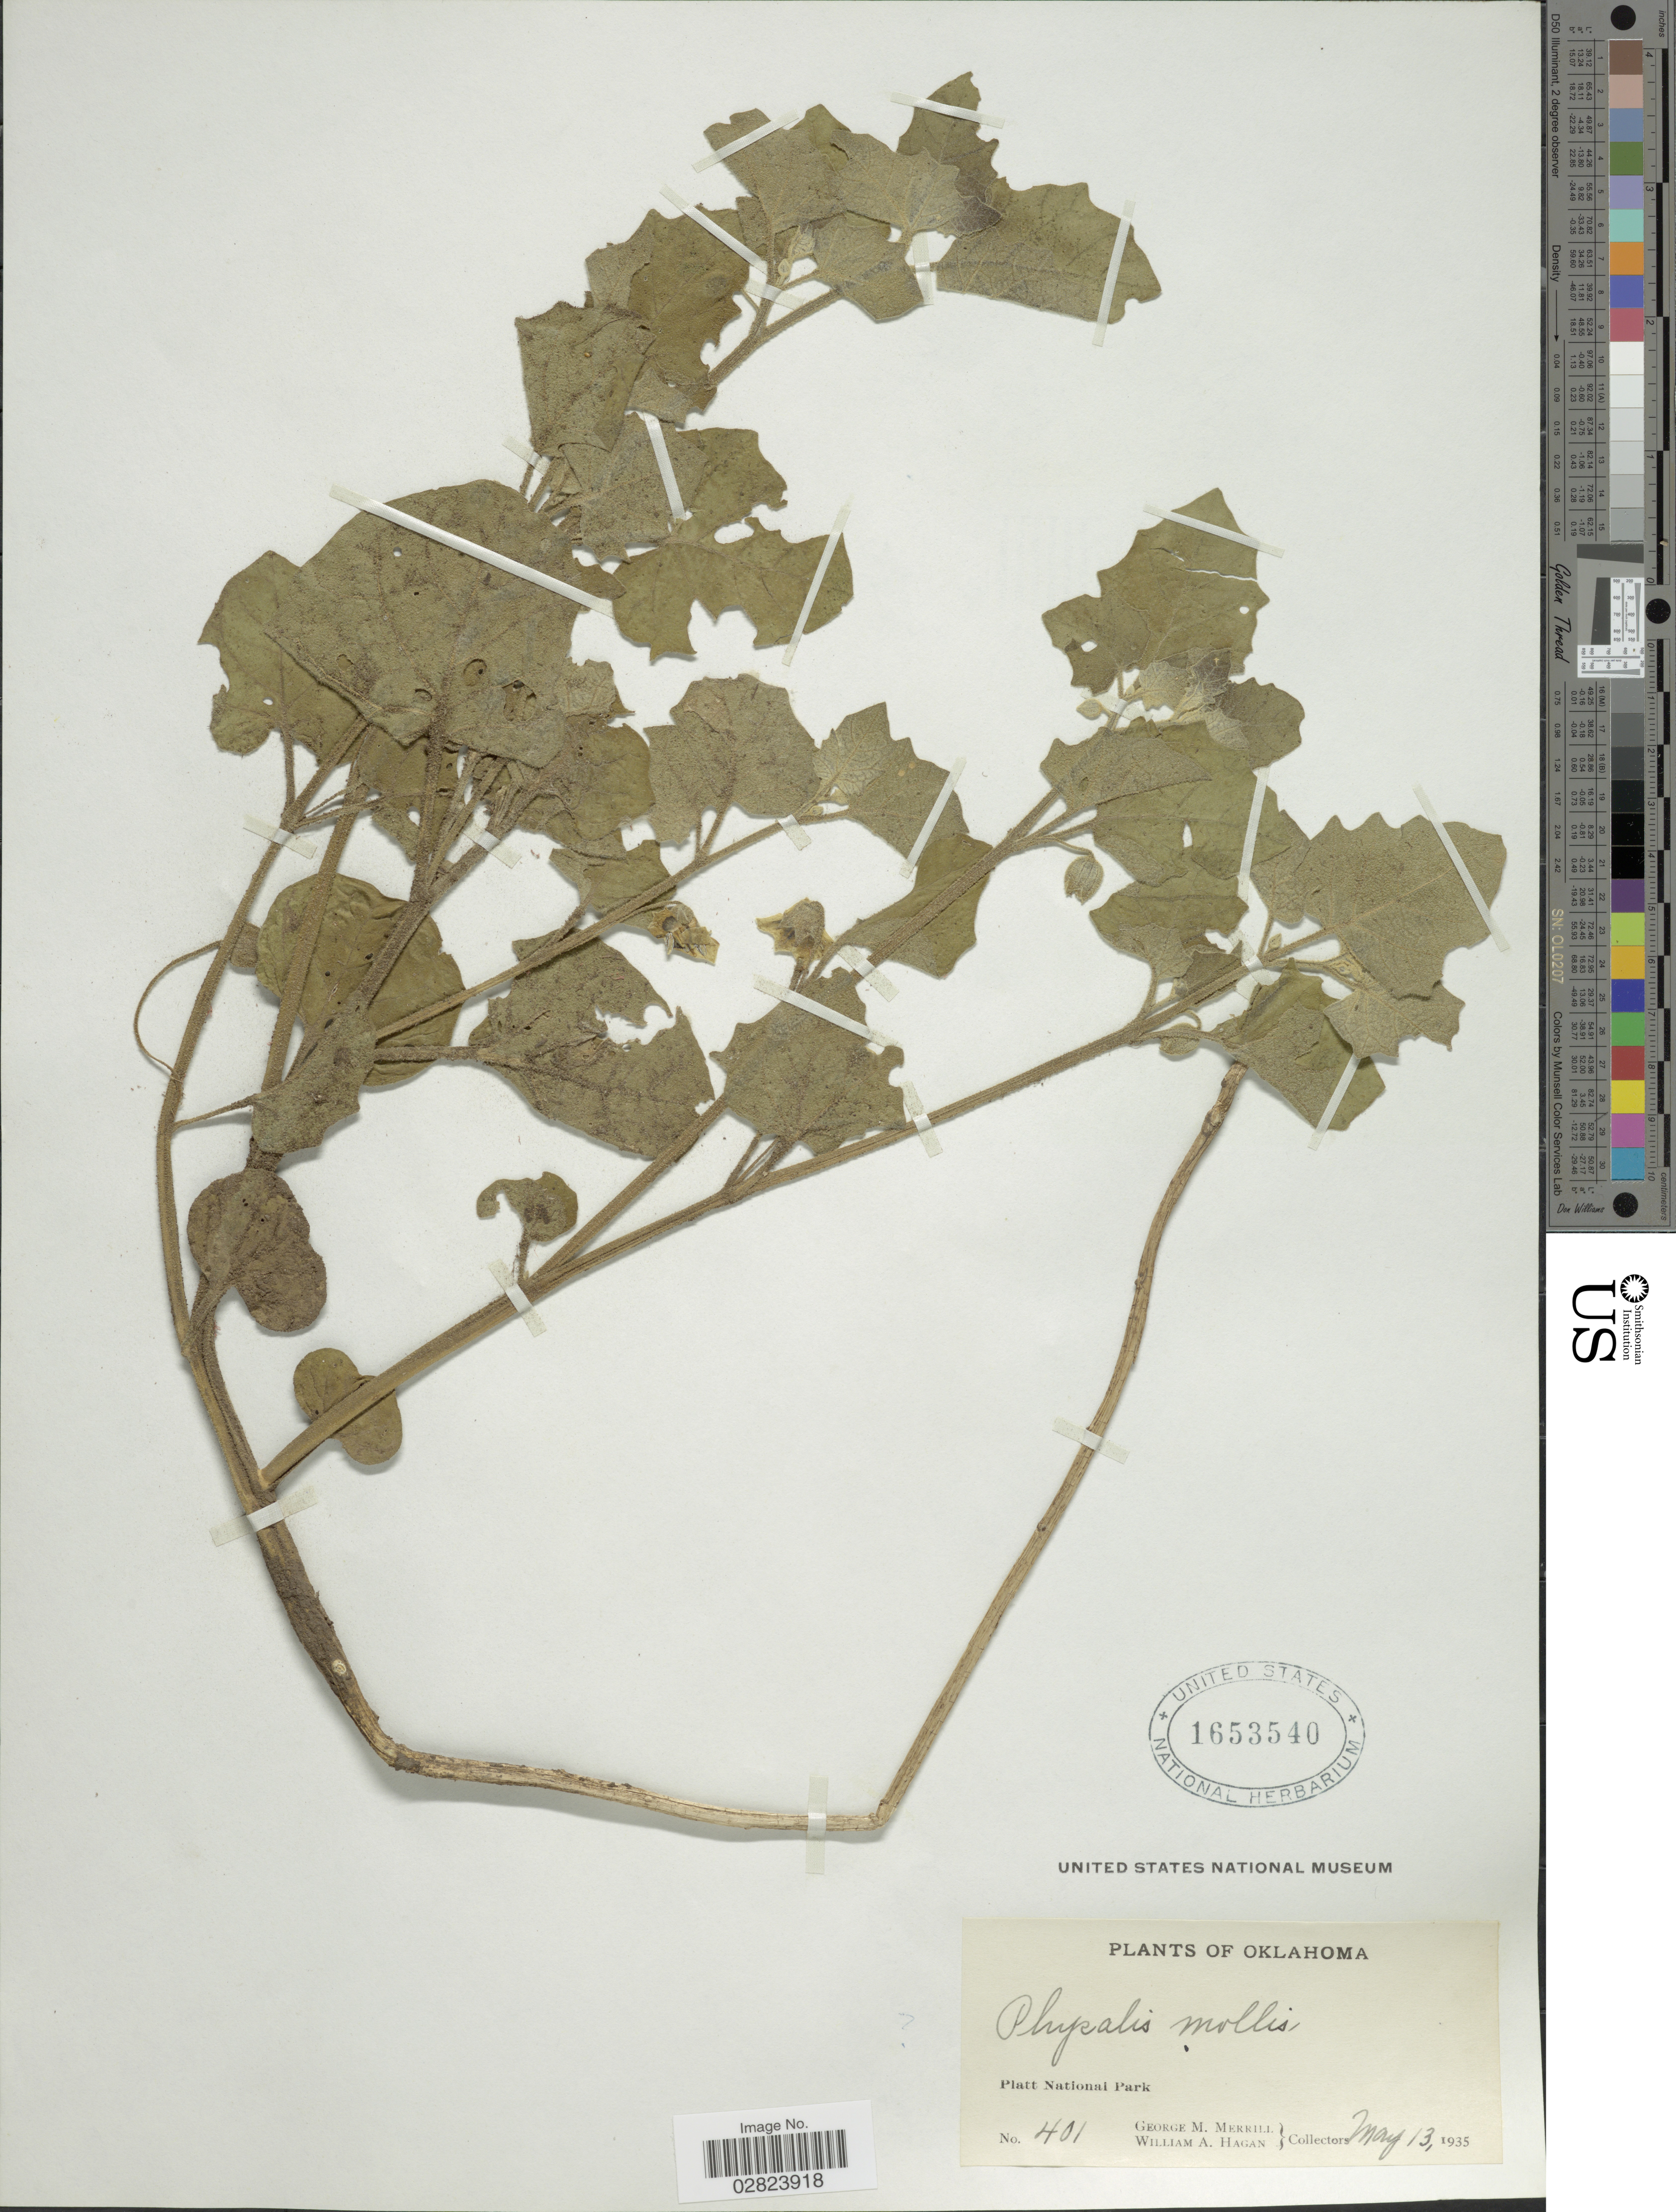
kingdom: Plantae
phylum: Tracheophyta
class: Magnoliopsida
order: Solanales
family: Solanaceae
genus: Physalis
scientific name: Physalis mollis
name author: Nutt.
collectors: G. M. Merrill & W. Hagan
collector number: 401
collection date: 1935-05-13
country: United States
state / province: Oklahoma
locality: Platt National Park.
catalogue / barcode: US 1653540